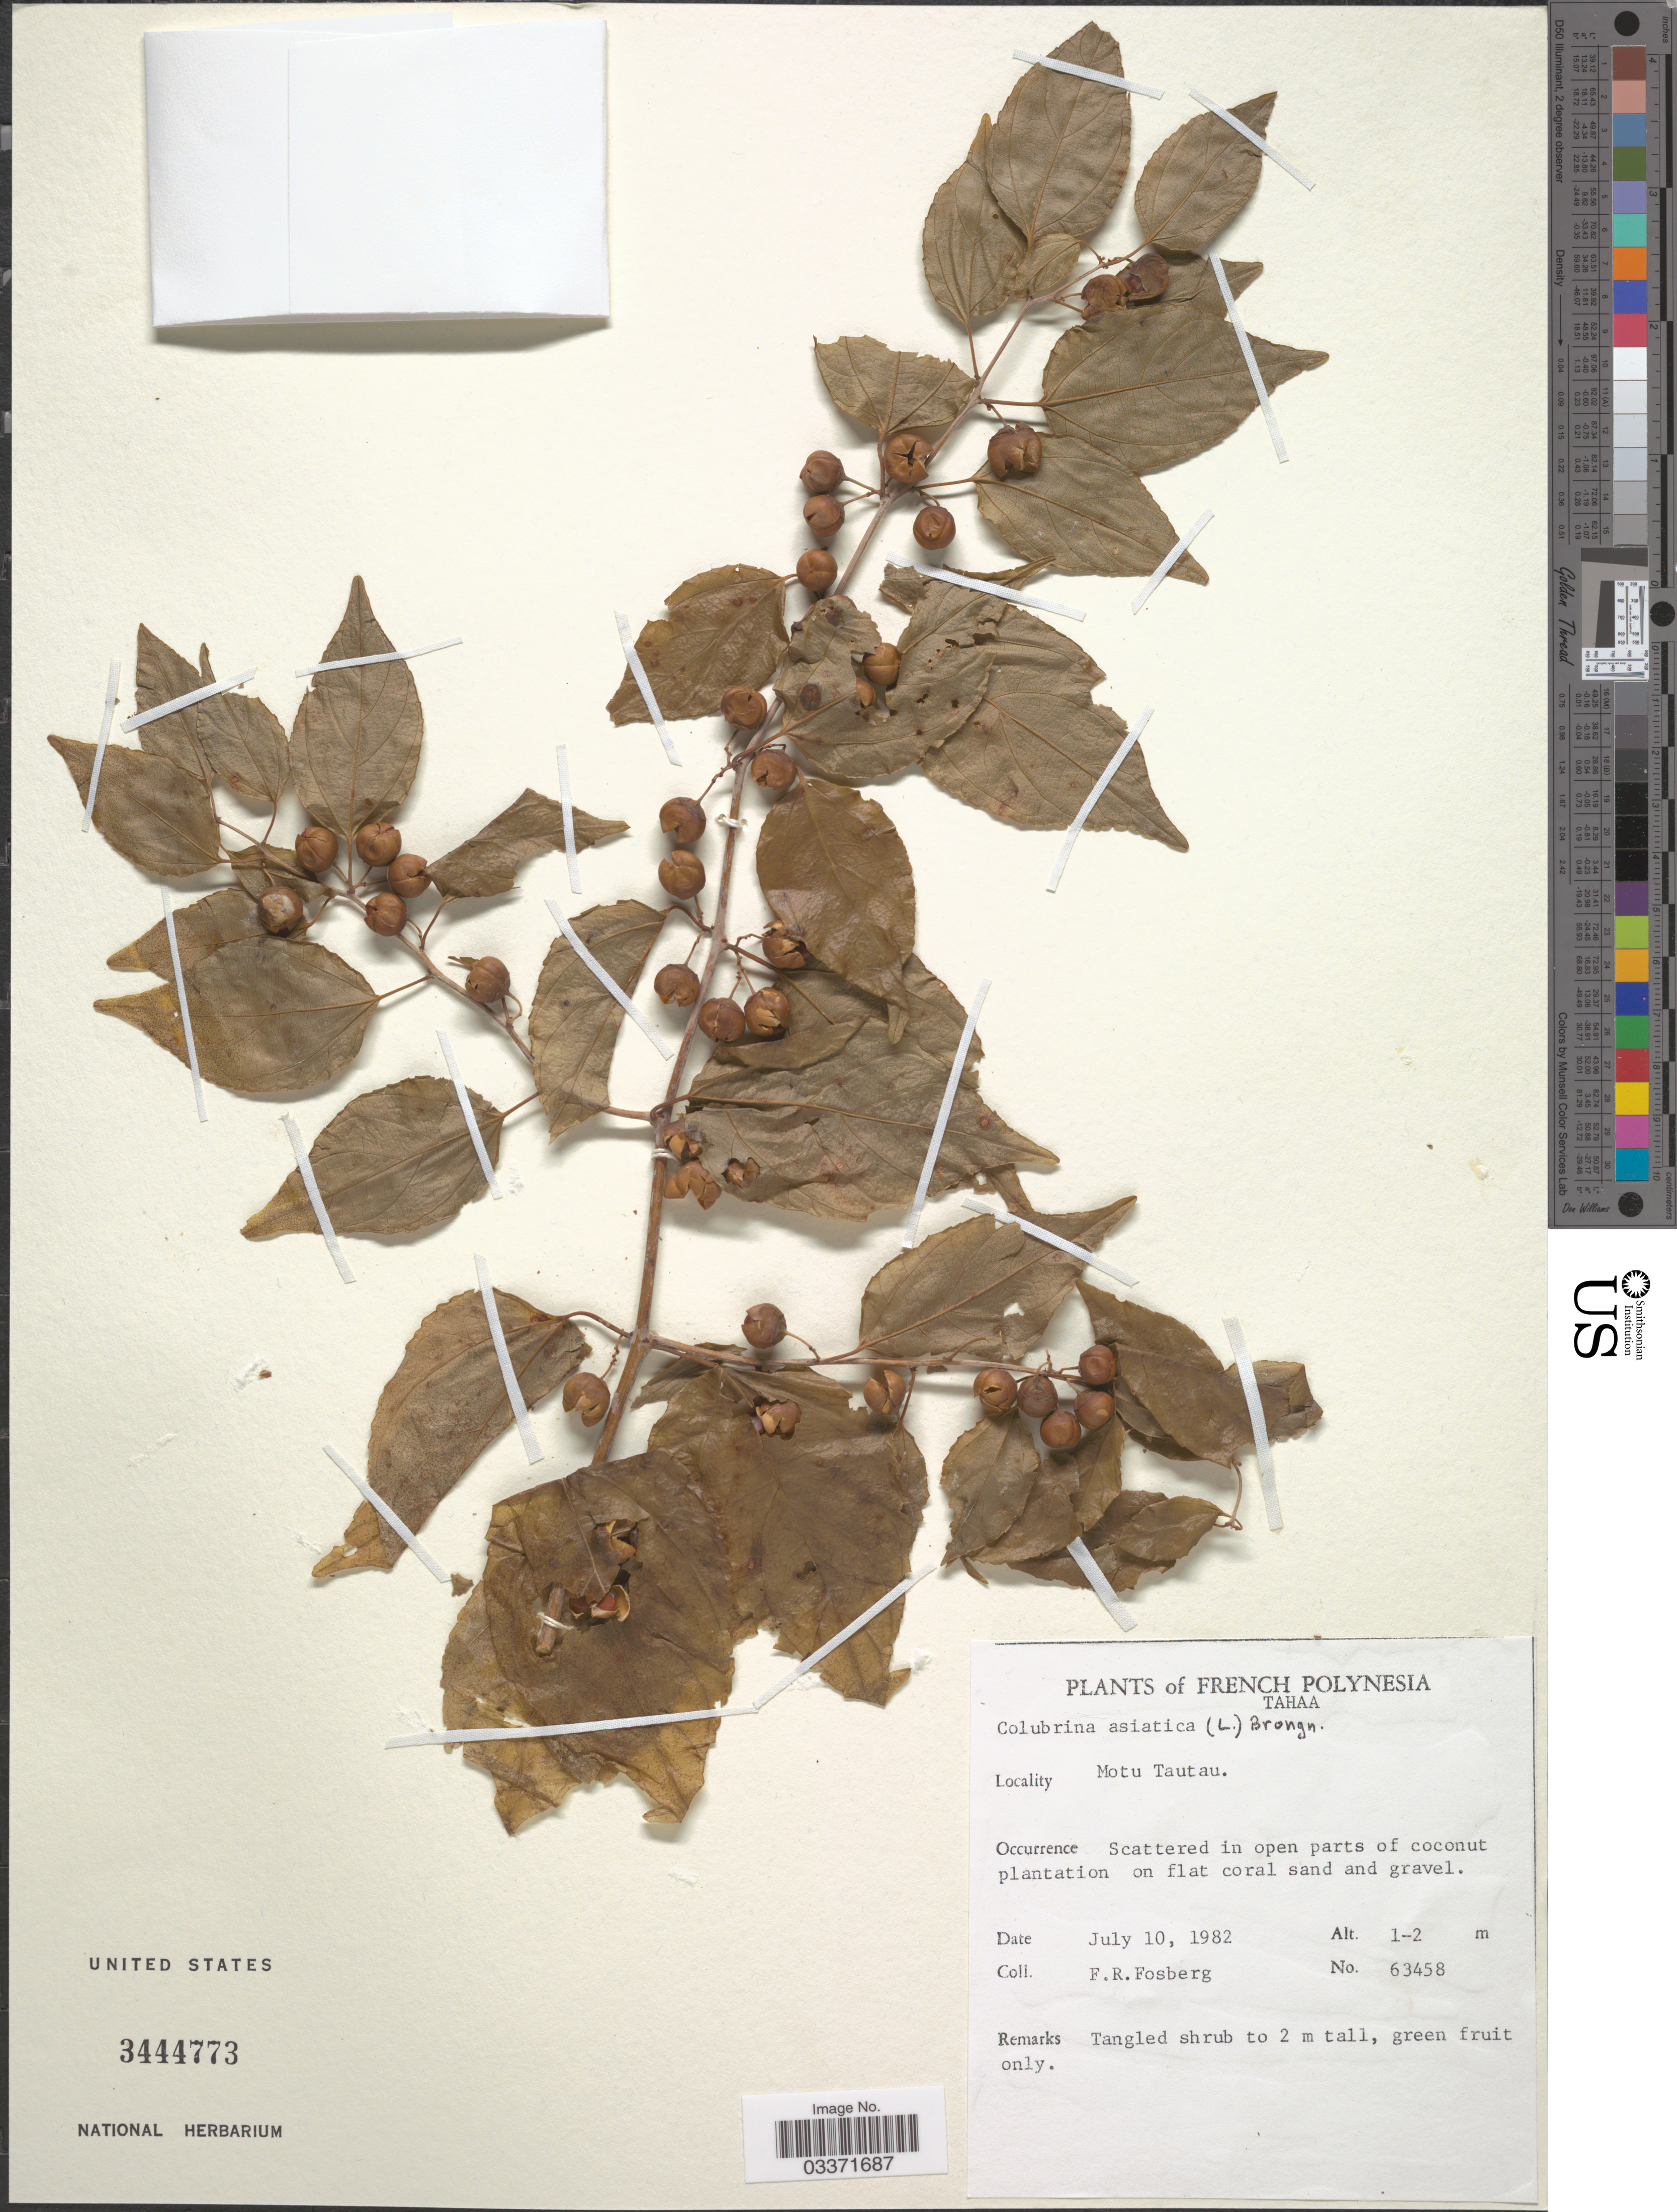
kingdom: Plantae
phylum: Tracheophyta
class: Magnoliopsida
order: Rosales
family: Rhamnaceae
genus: Colubrina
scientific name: Colubrina asiatica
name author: (L.) Brongn.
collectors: F. R. Fosberg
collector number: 63458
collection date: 1982-07-10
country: French Polynesia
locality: Tahaa, Motu Tautau.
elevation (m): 1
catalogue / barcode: US 3444773